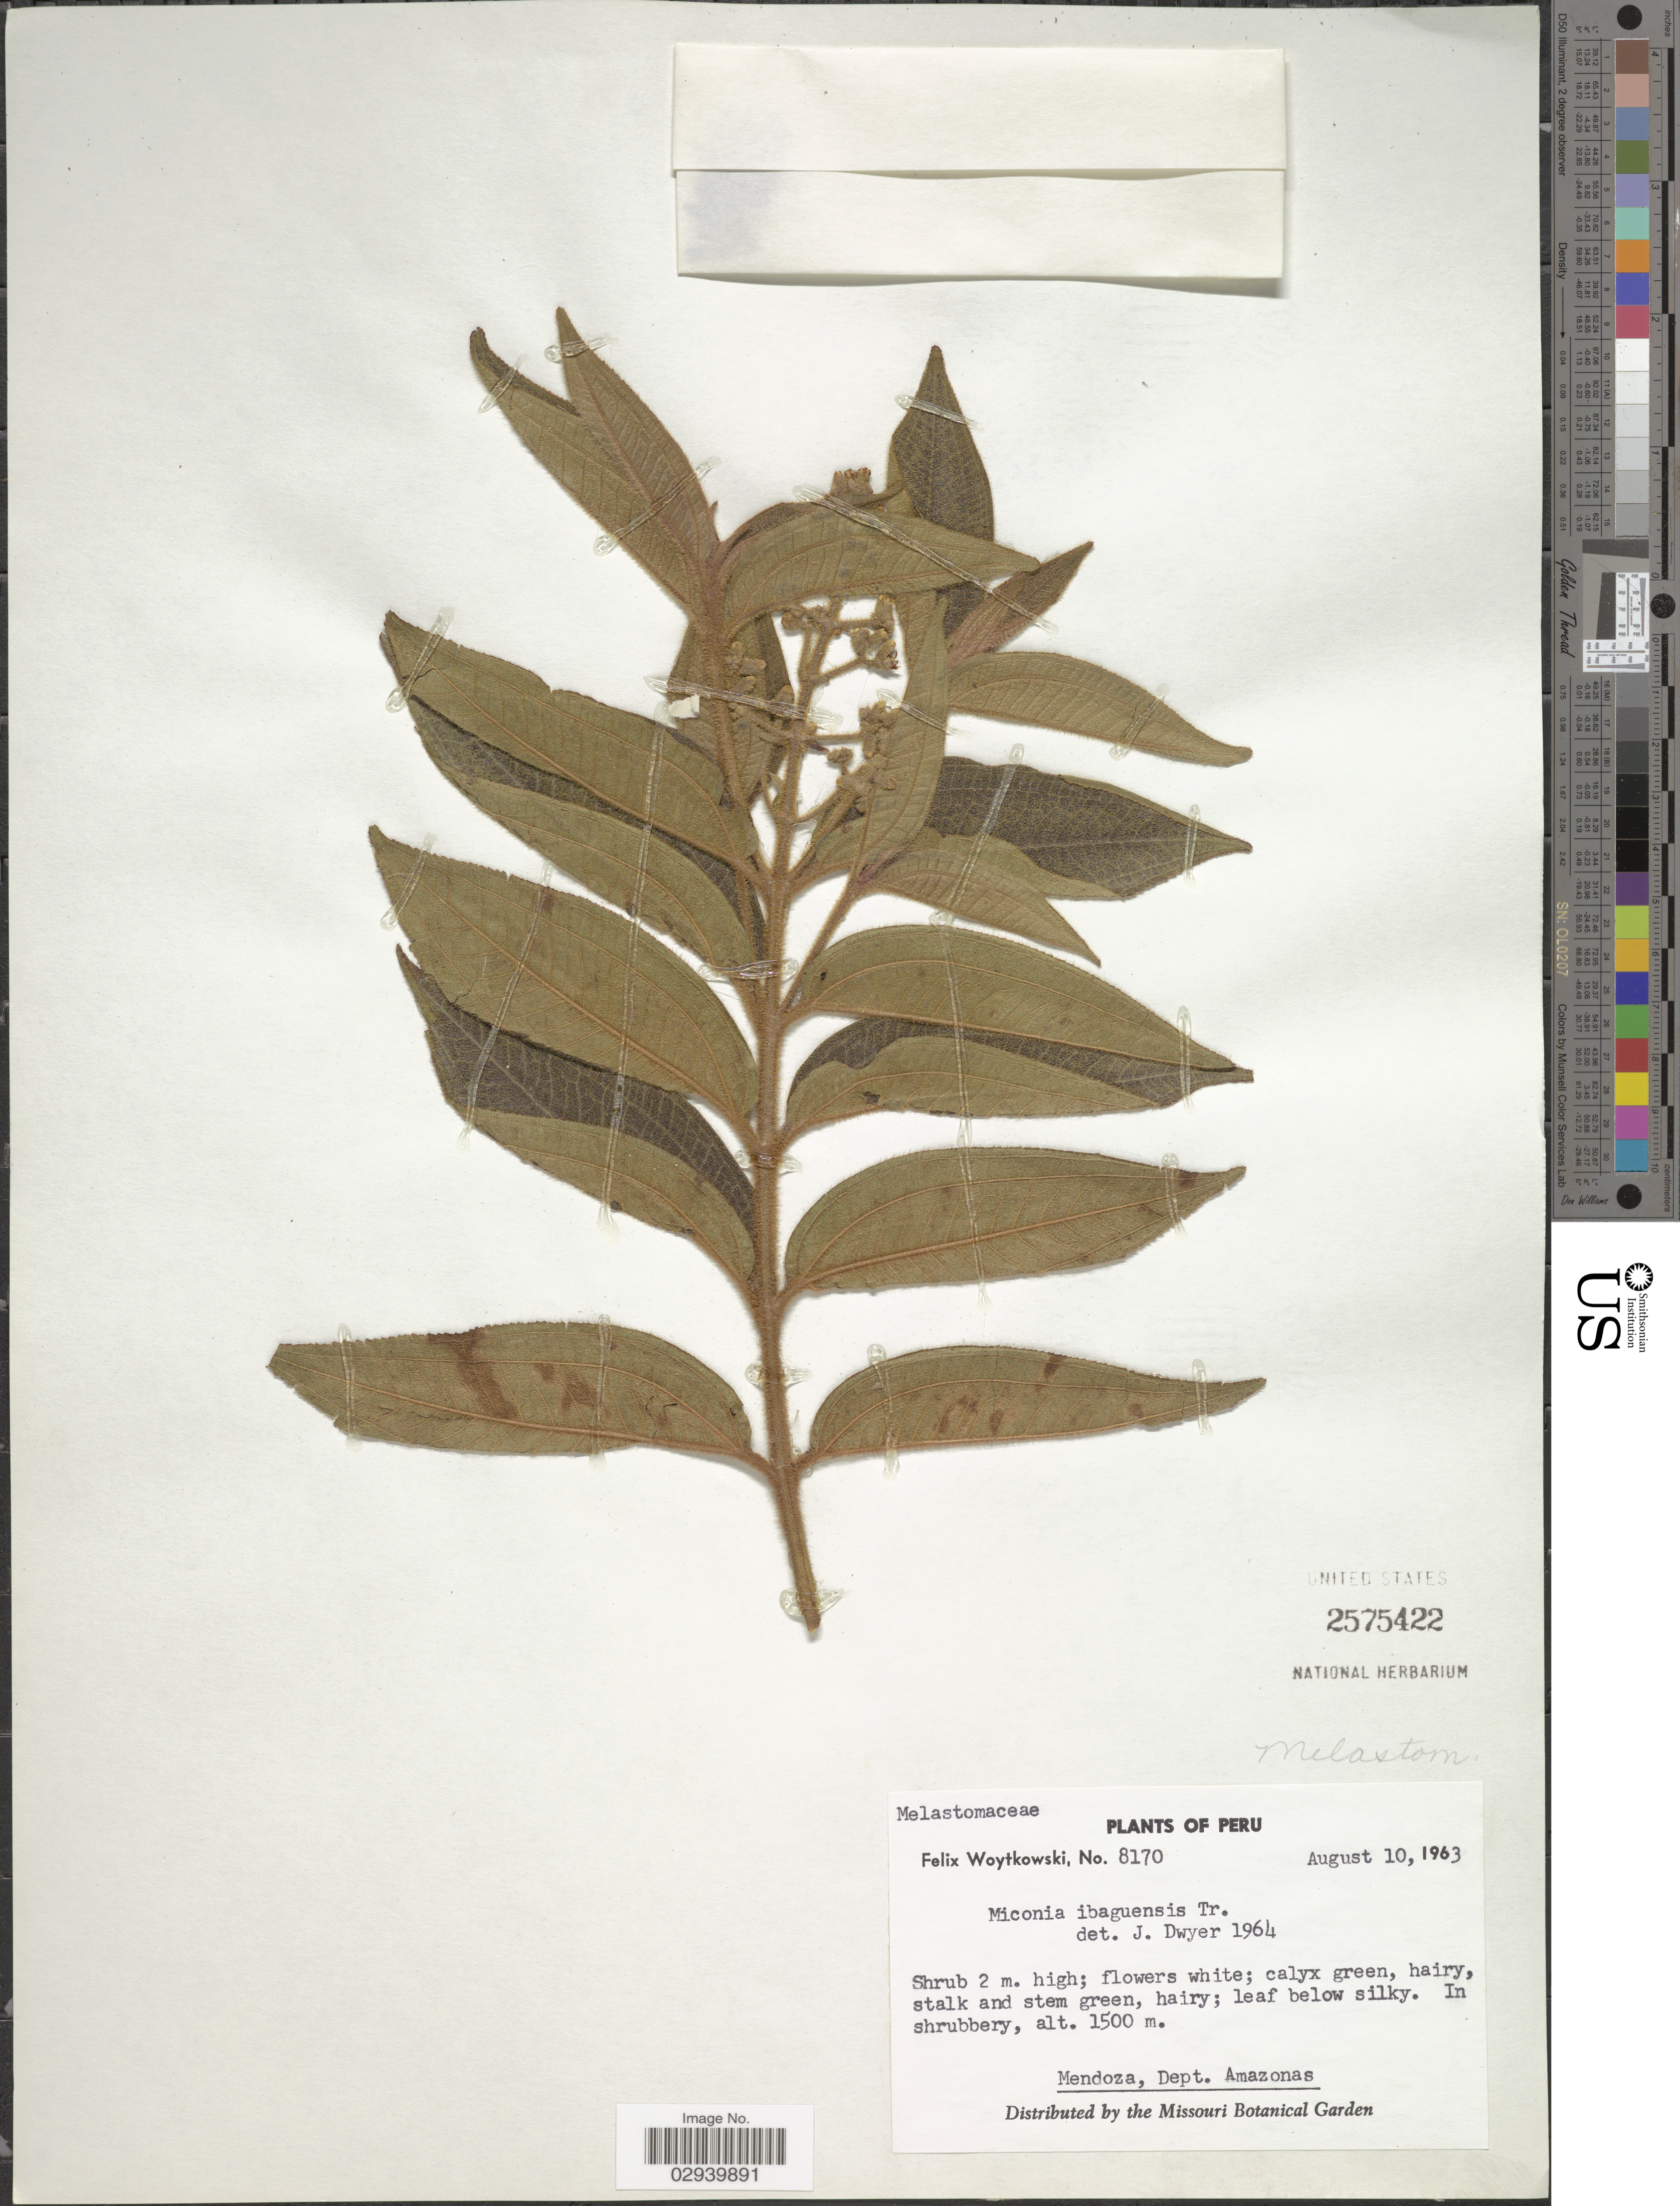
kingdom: Plantae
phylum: Tracheophyta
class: Magnoliopsida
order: Myrtales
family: Melastomataceae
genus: Miconia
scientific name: Miconia ibaguensis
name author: (Bonpl.) Triana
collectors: F. Woytkowski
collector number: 8170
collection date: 1963-08-10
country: Peru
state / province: Amazonas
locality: Mendoza, Dept. Amazonas.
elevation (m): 1500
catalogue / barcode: US 2575422